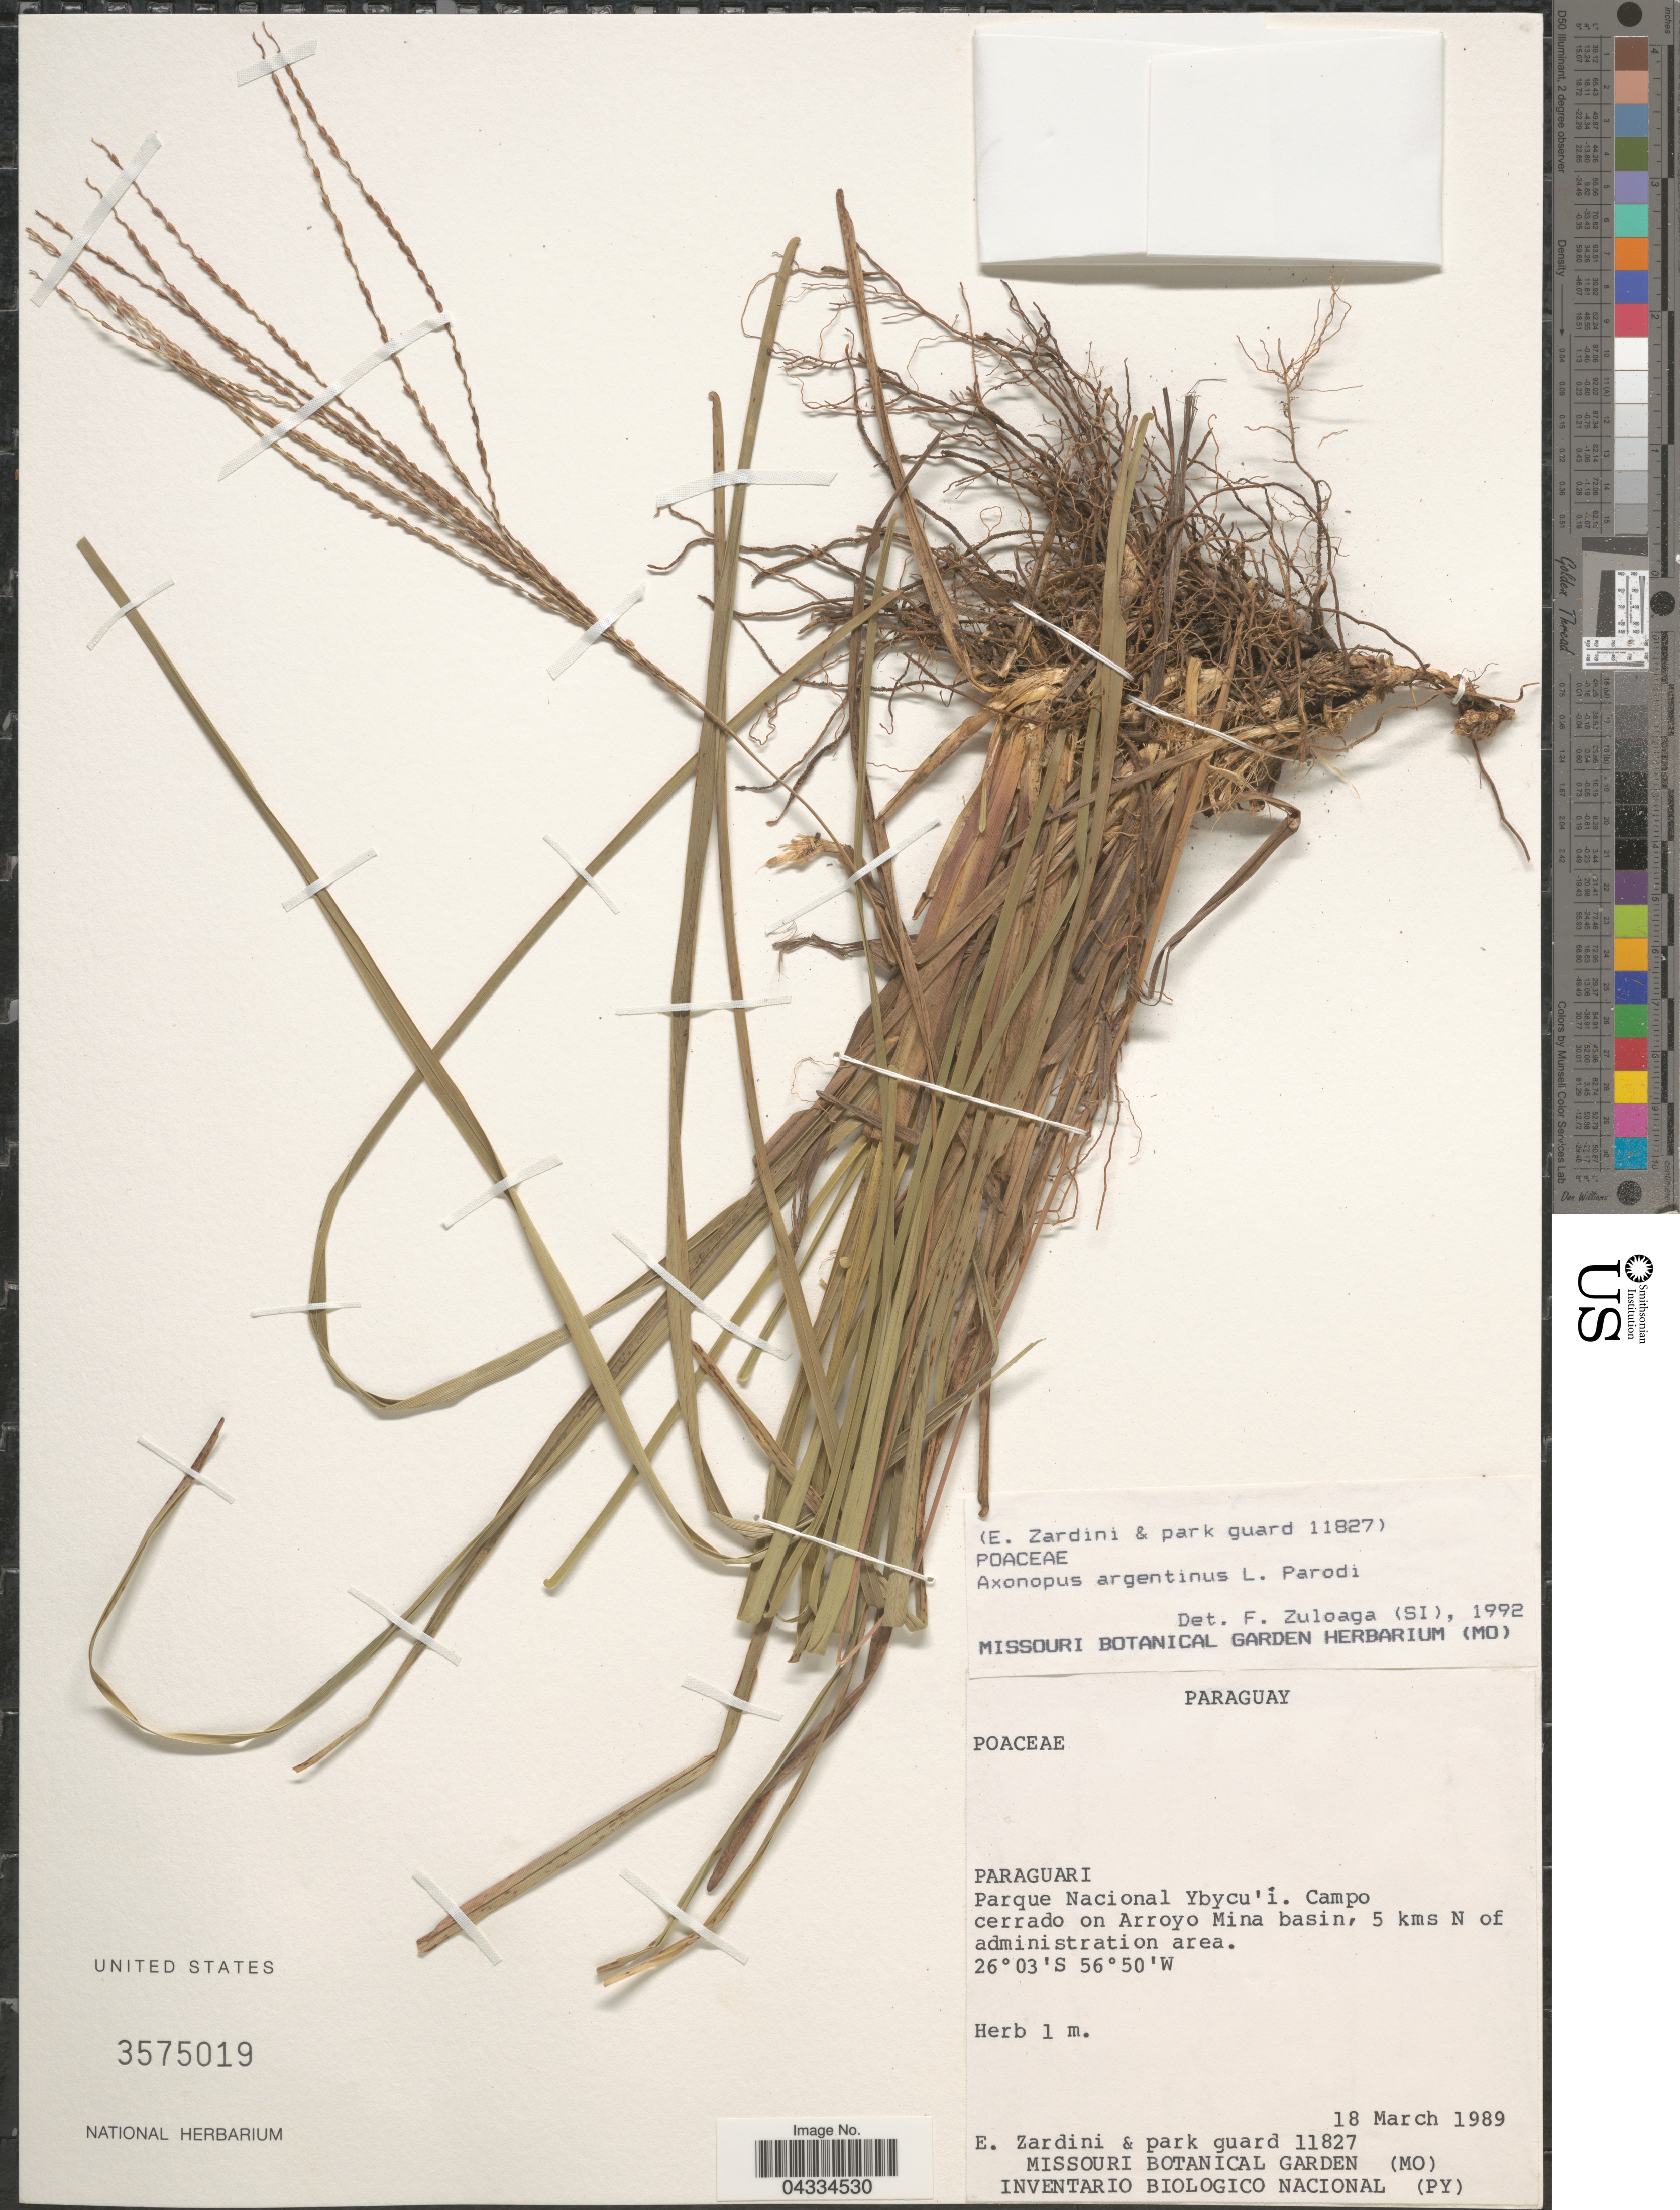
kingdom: Plantae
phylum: Tracheophyta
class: Liliopsida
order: Poales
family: Poaceae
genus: Axonopus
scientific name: Axonopus argentinus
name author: Parodi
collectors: E. Zardini & Park guard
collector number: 11827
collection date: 1989-03-18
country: Paraguay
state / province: Paraguari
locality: Parque Nacional Ybycu'i. Campo cerrado on Arroyo Mina basin, 5 kms N of administration area.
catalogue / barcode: US 3575019